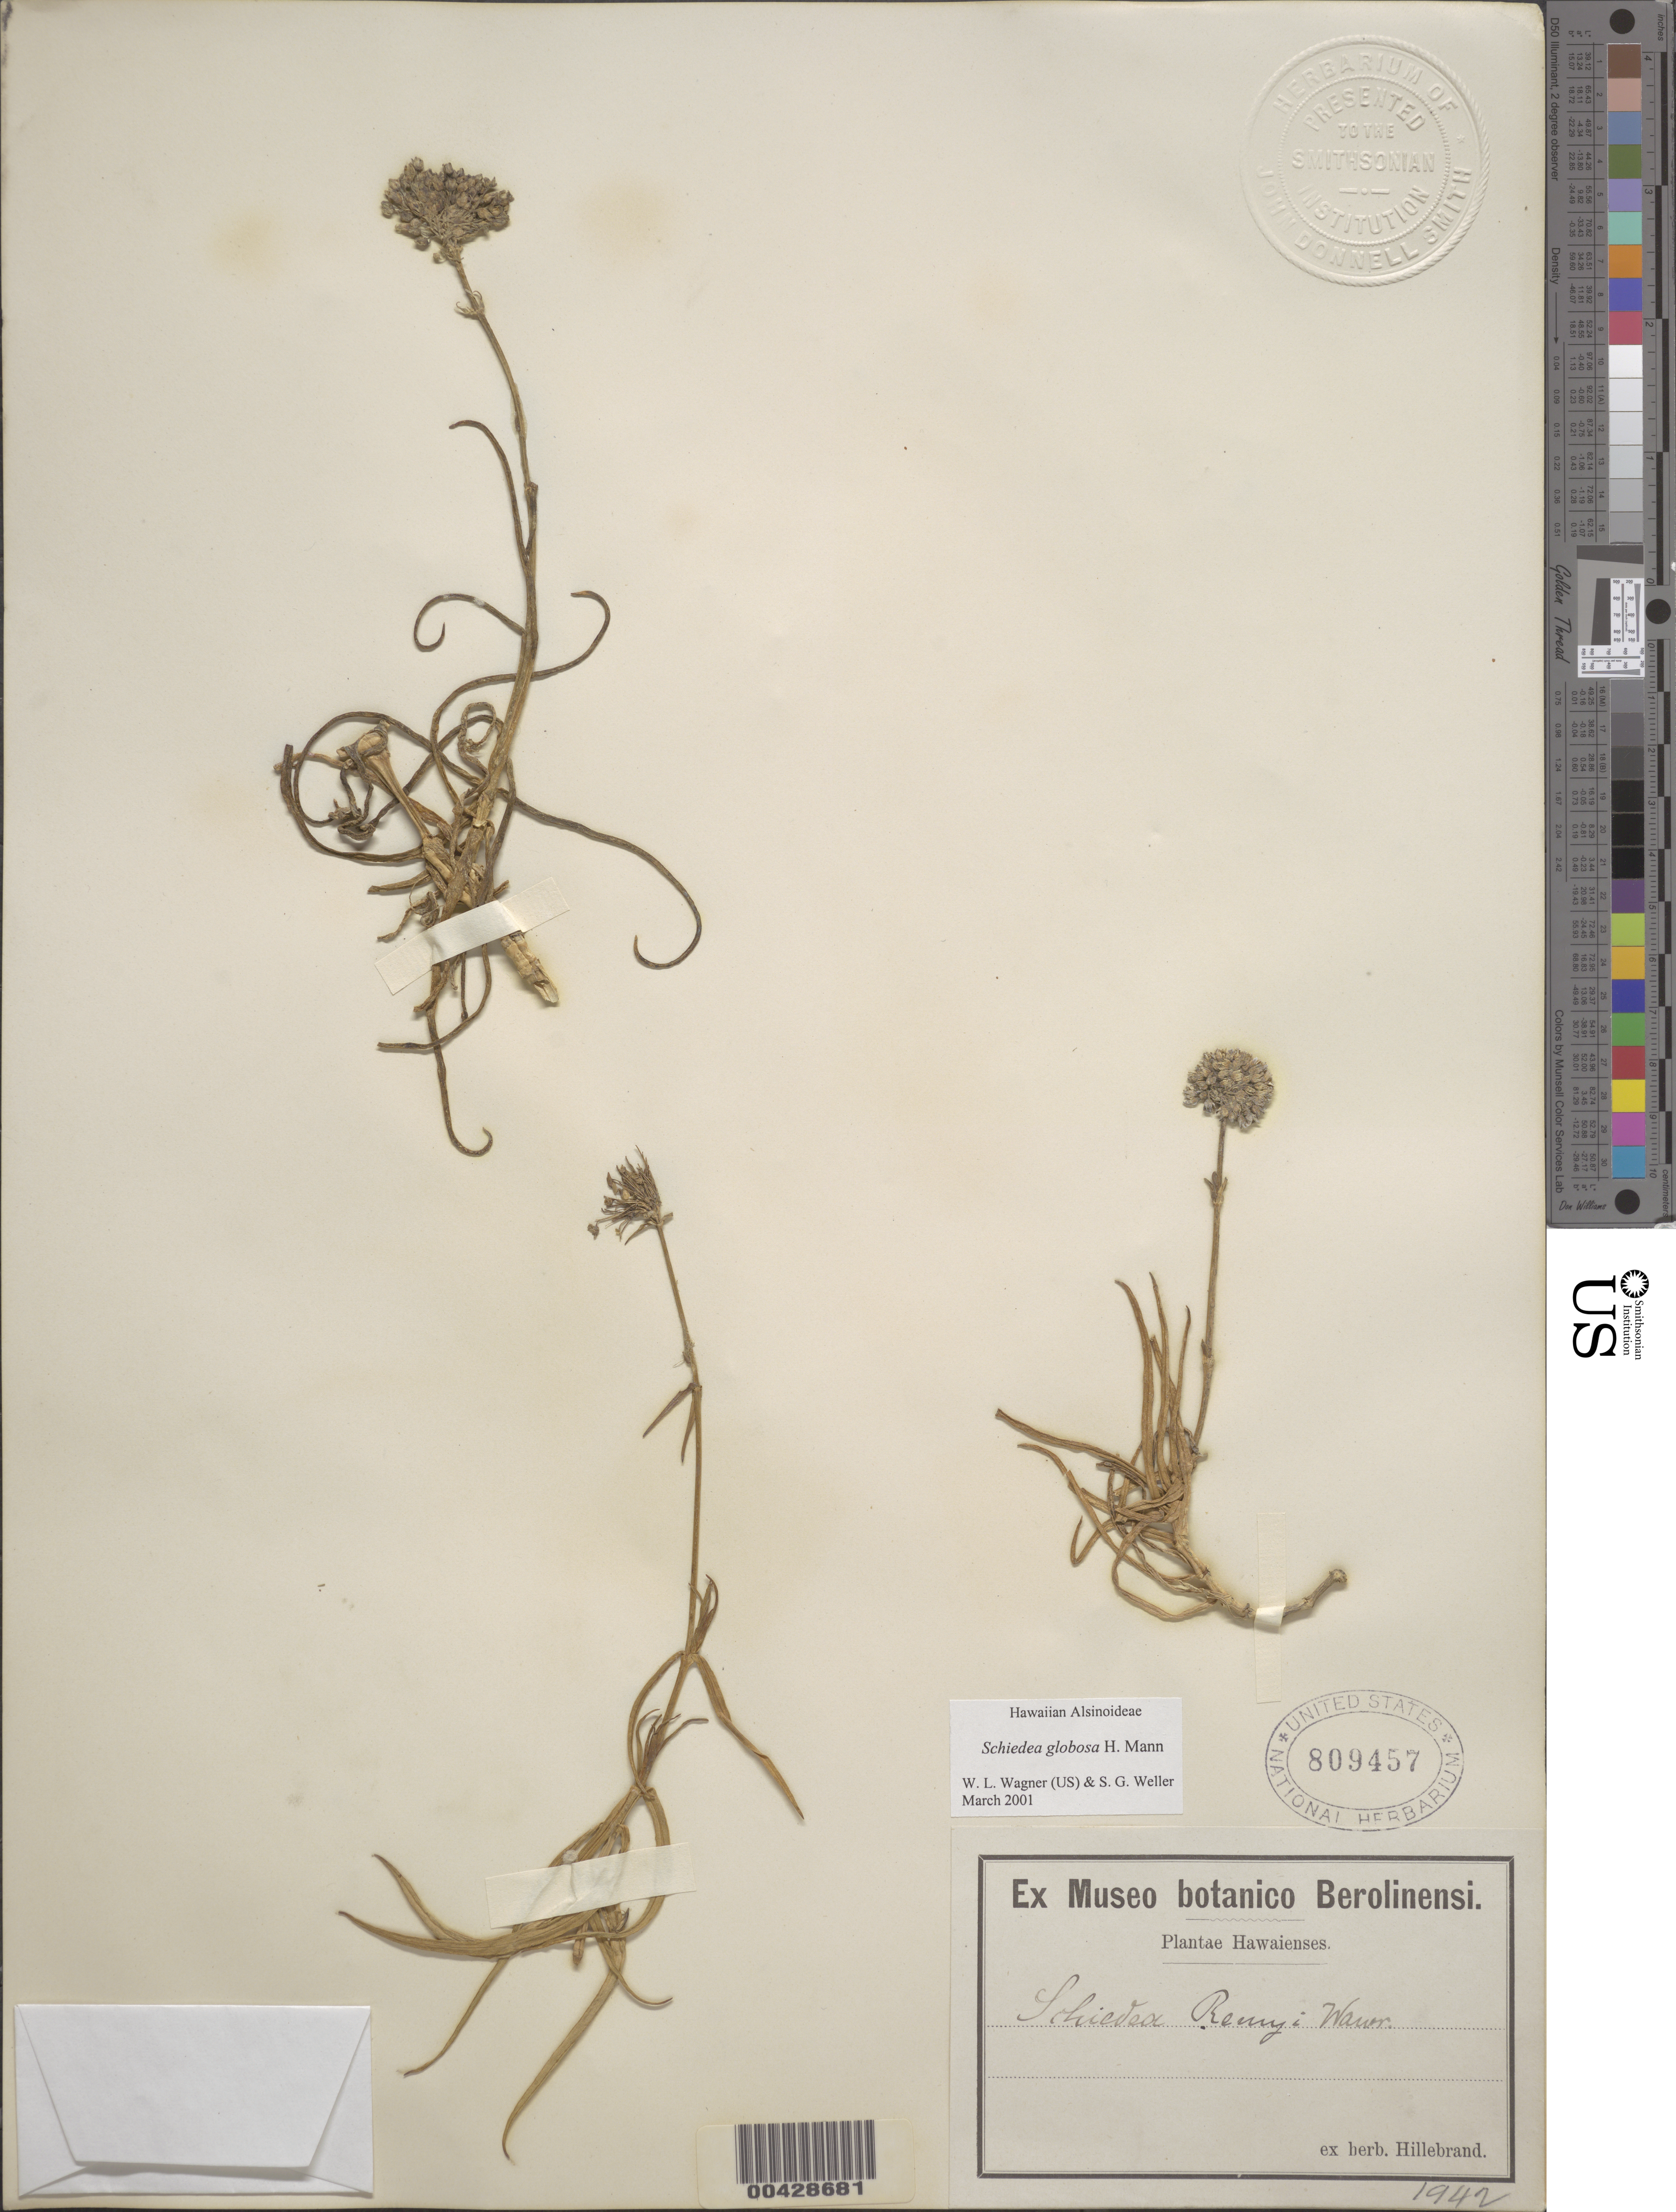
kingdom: Plantae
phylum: Tracheophyta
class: Magnoliopsida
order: Caryophyllales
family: Caryophyllaceae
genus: Schiedea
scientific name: Schiedea globosa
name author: H. Mann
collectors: W. Hillebrand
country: United States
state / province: Hawaii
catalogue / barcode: US 809457